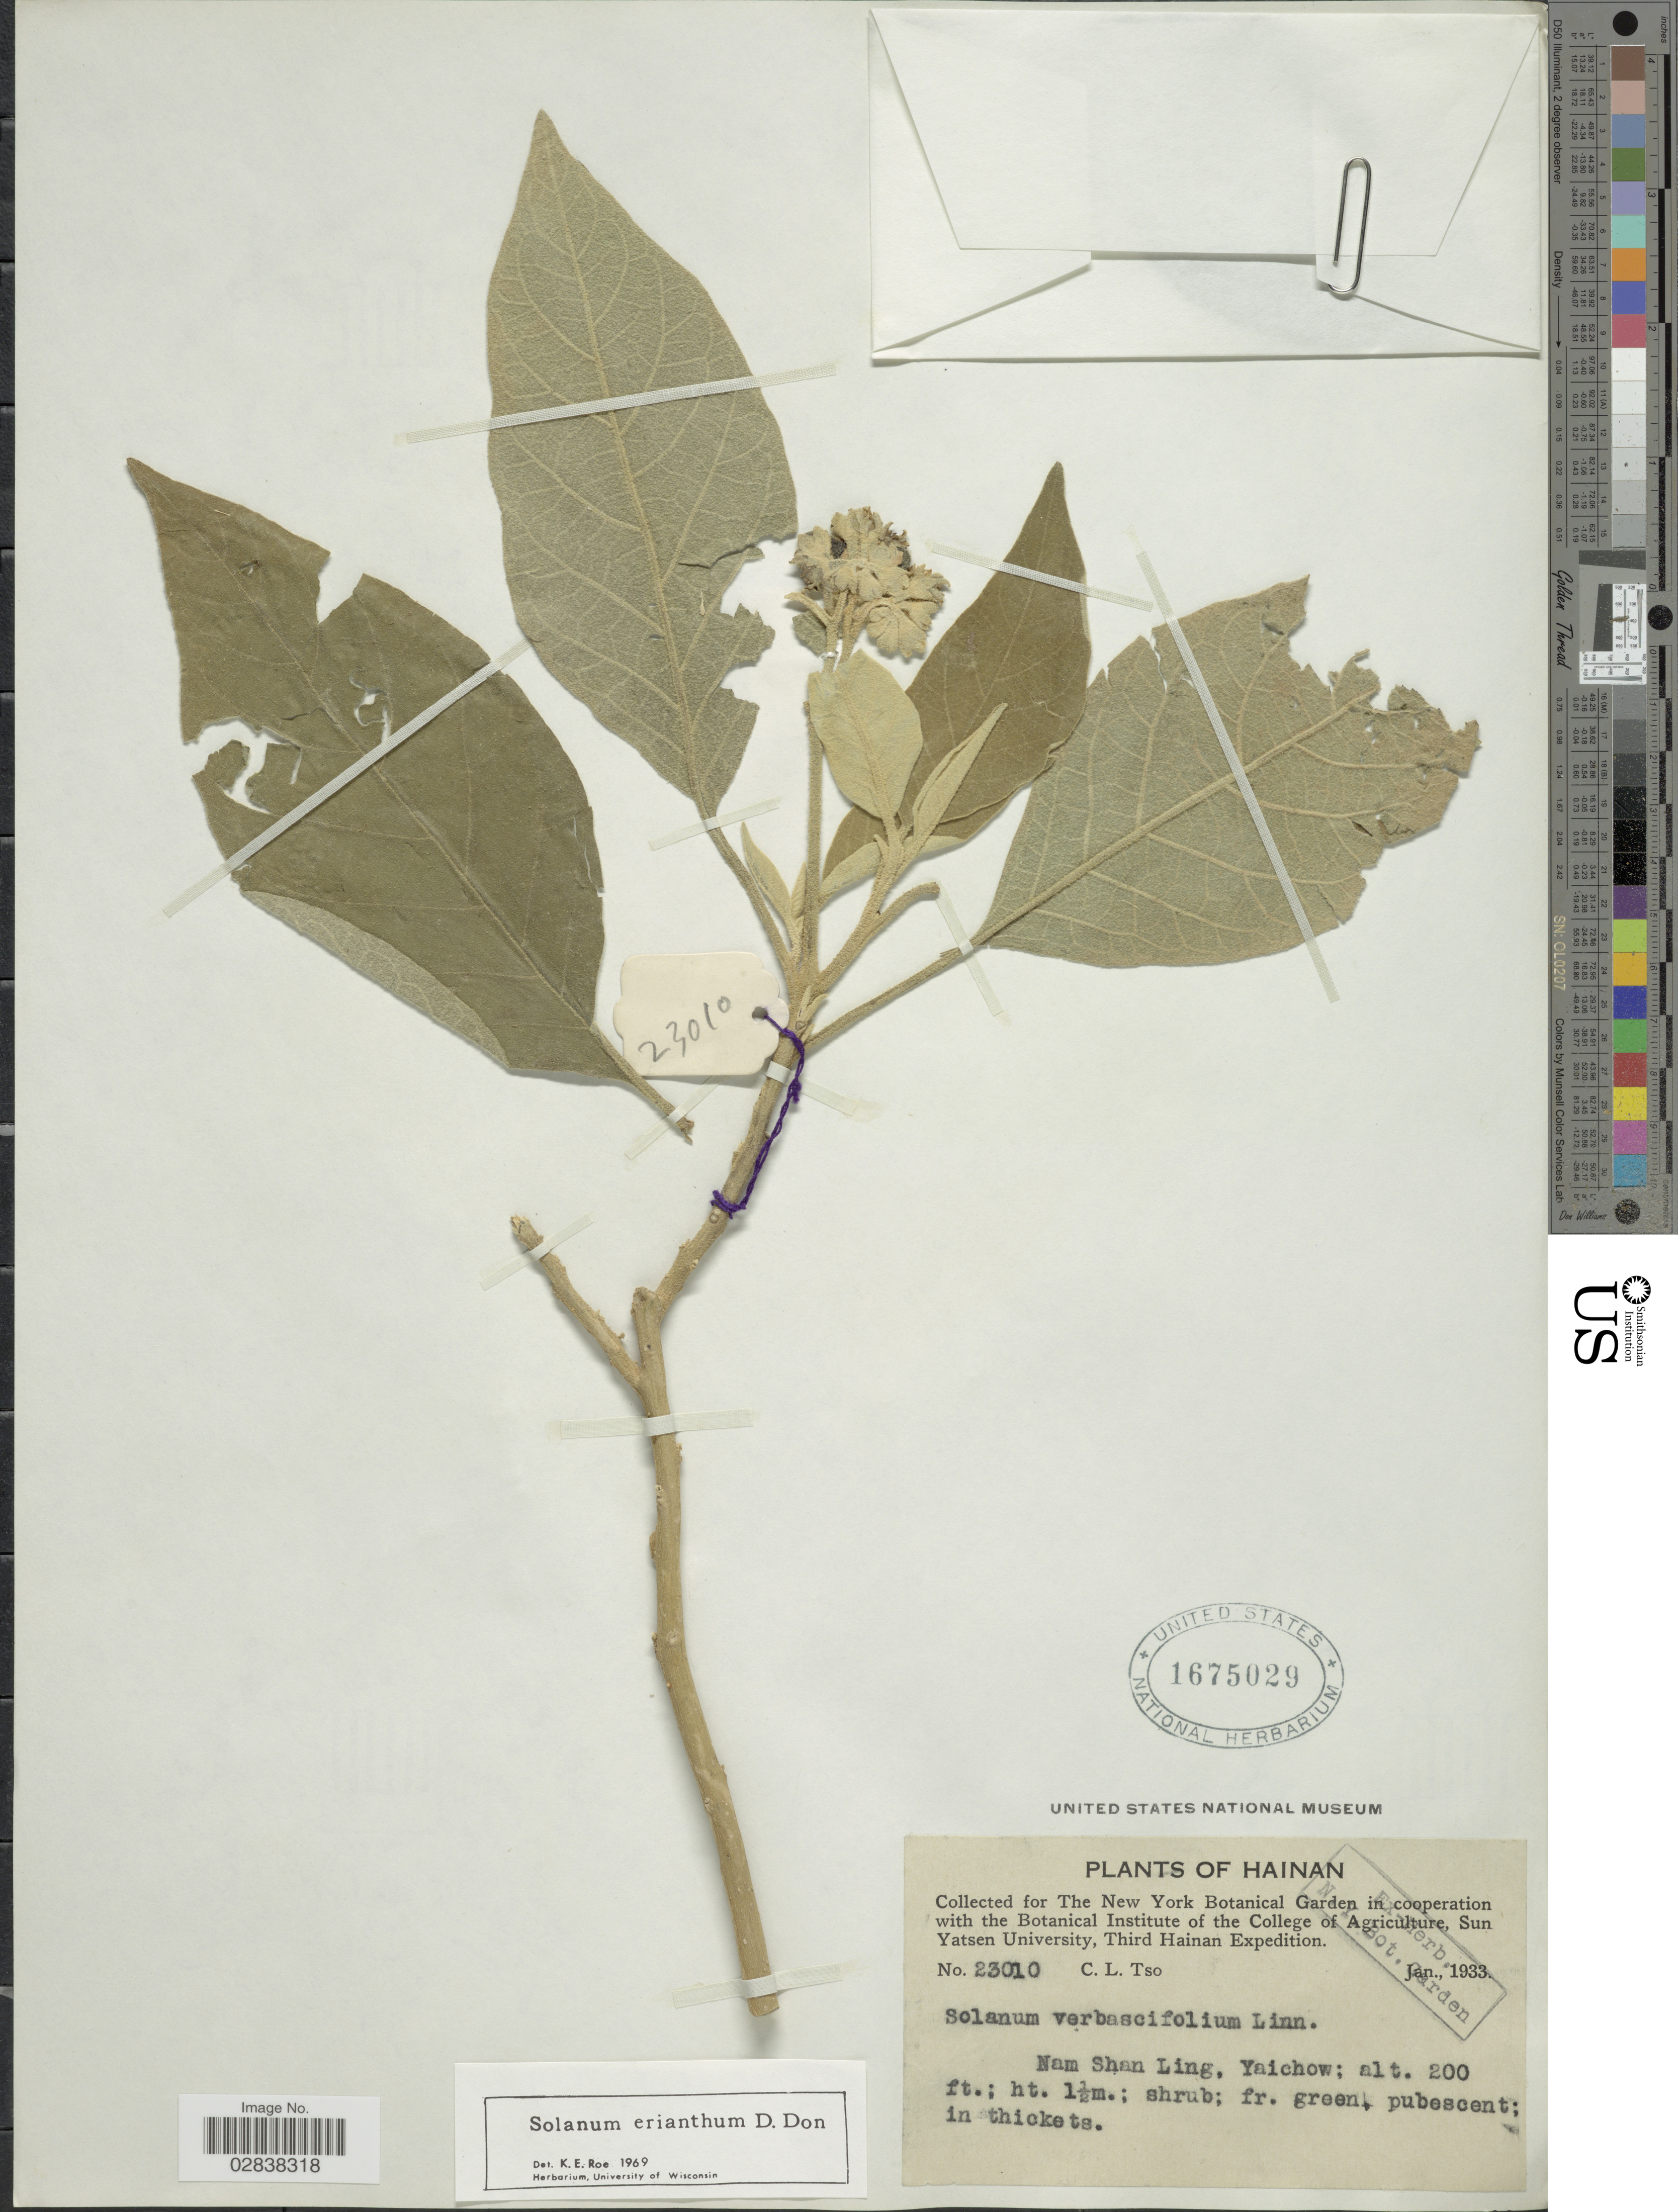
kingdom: Plantae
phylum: Tracheophyta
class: Magnoliopsida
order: Solanales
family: Solanaceae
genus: Solanum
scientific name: Solanum erianthum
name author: D. Don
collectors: C. Tso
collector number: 23010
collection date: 1933-01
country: China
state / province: Hainan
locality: Nam Shan Ling, Yaichow.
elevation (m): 61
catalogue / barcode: US 1675029